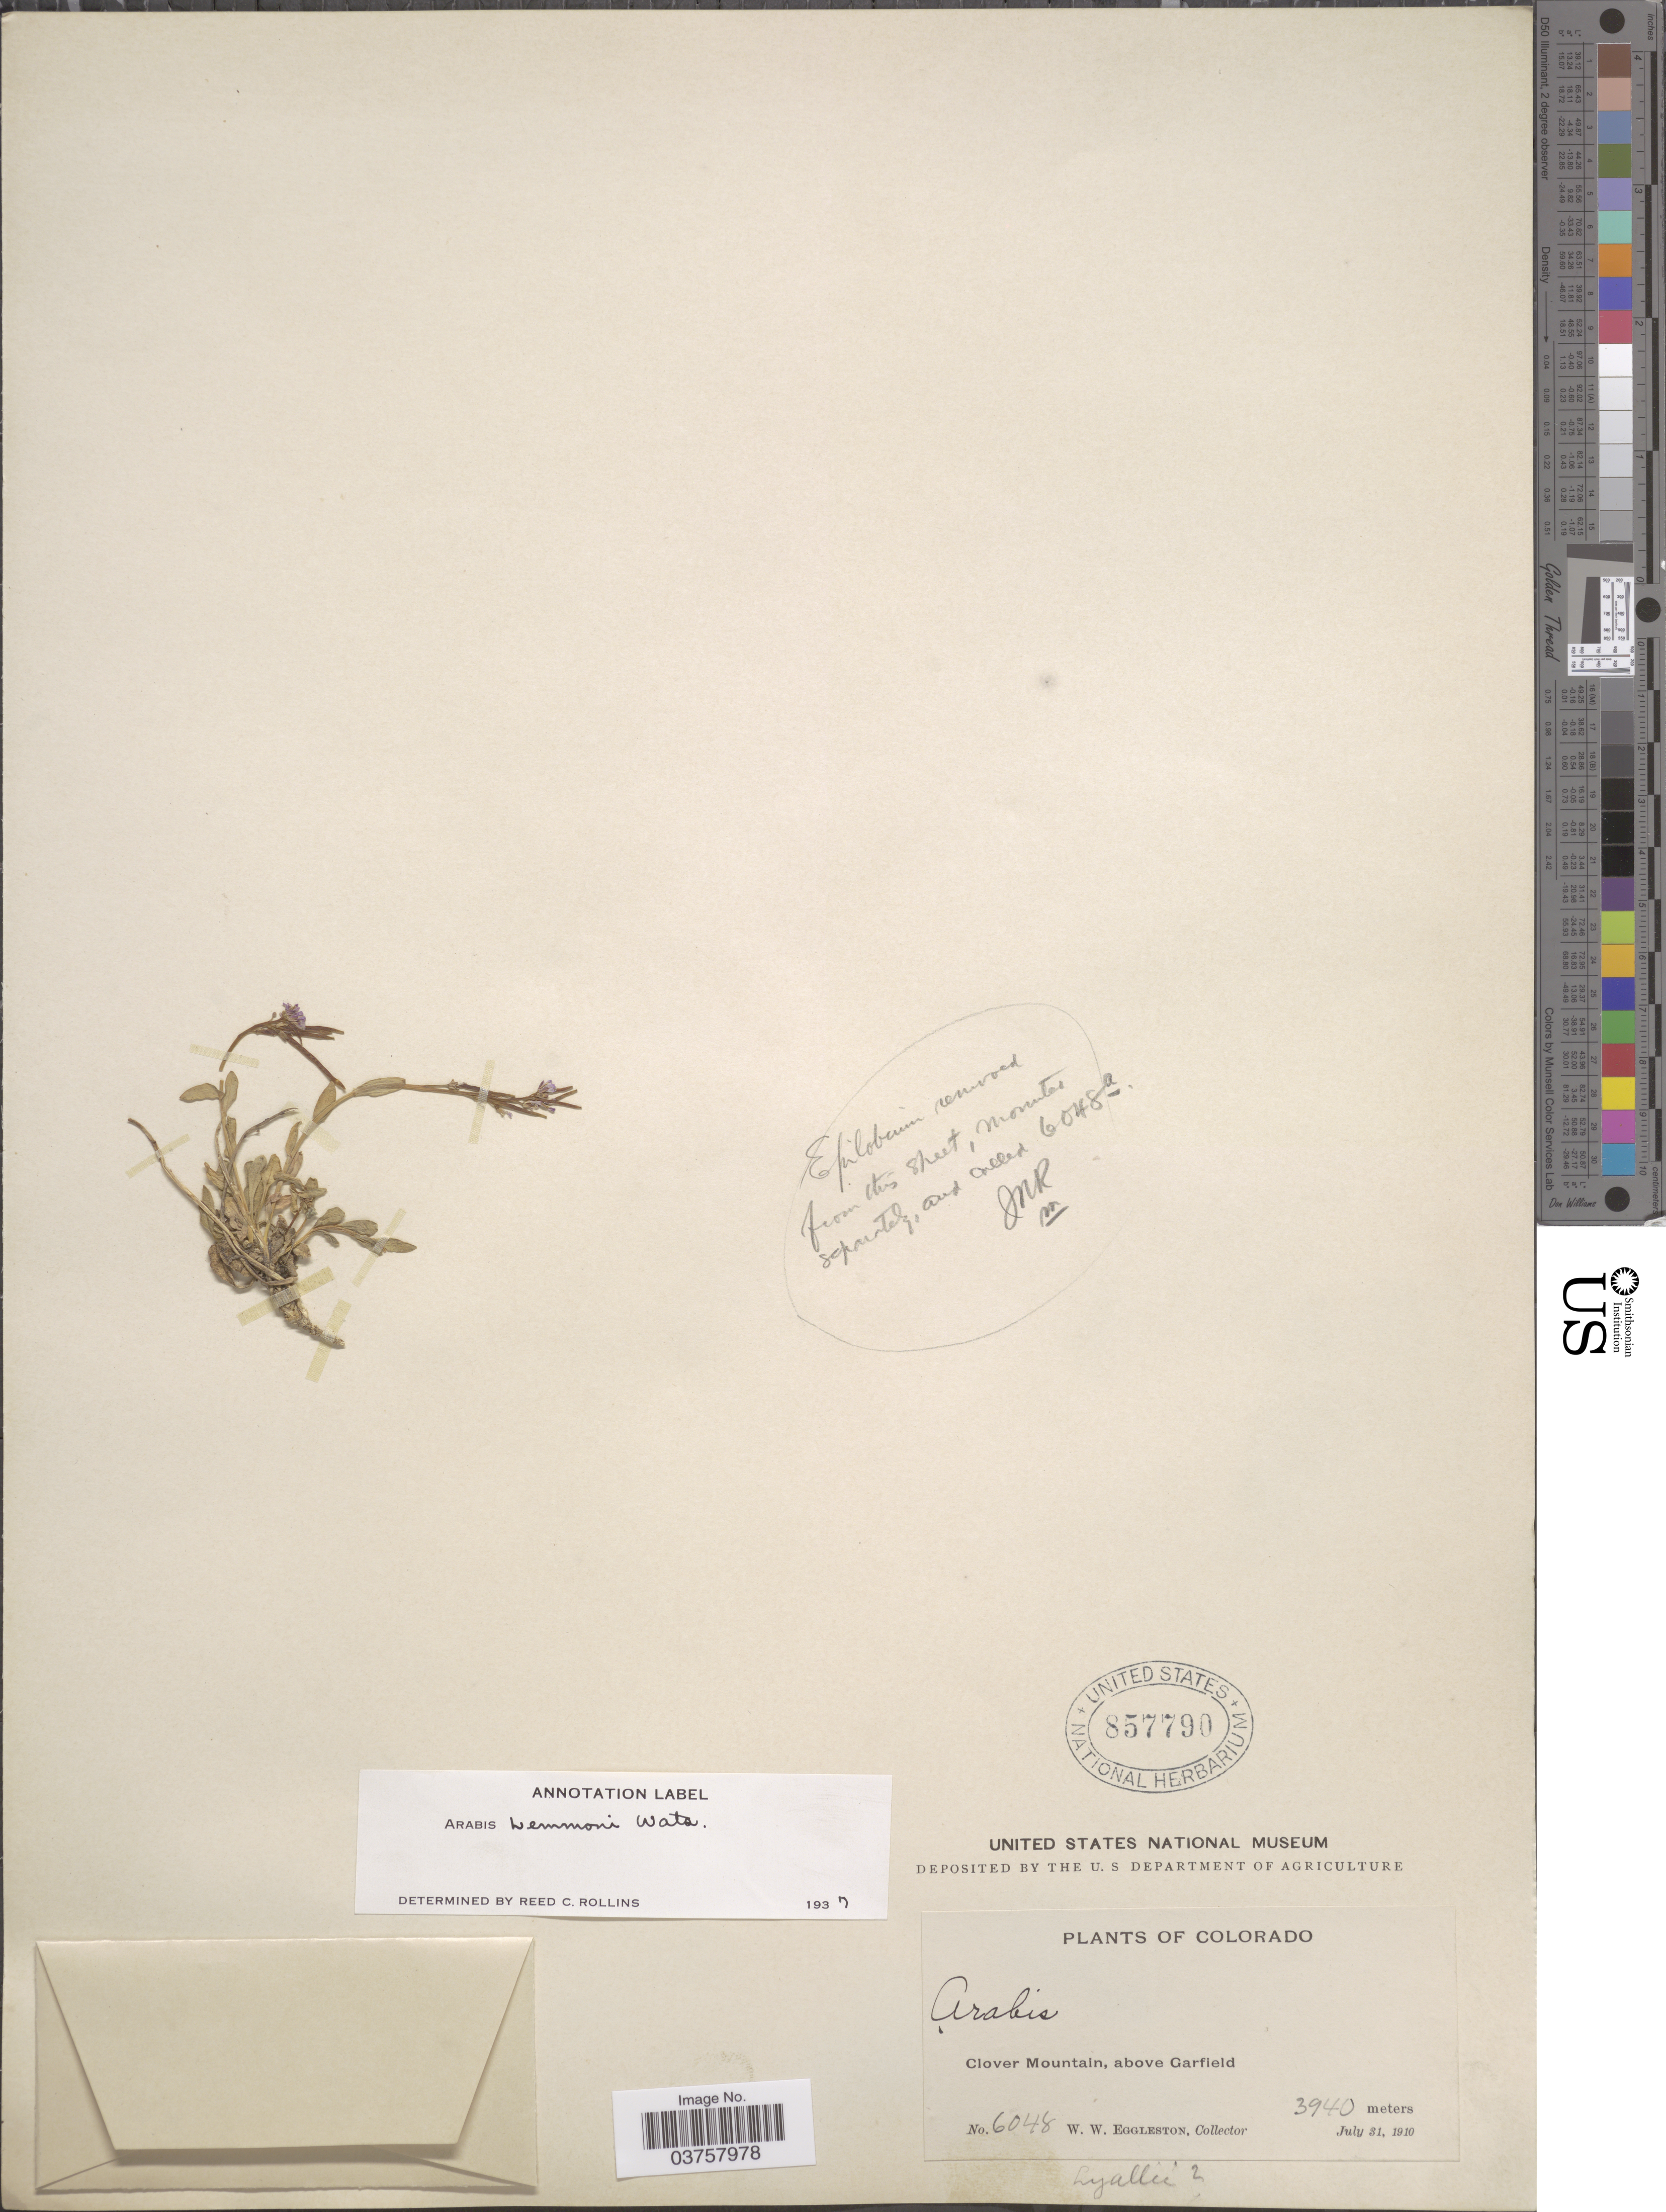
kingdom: Plantae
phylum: Tracheophyta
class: Magnoliopsida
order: Brassicales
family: Brassicaceae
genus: Arabis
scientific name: Arabis lemmonii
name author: S. Watson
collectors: W. W. Eggleston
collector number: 6048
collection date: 1910-07-31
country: United States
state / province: Colorado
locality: Clover Mountain, above Garfield.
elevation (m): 3940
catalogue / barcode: US 857790